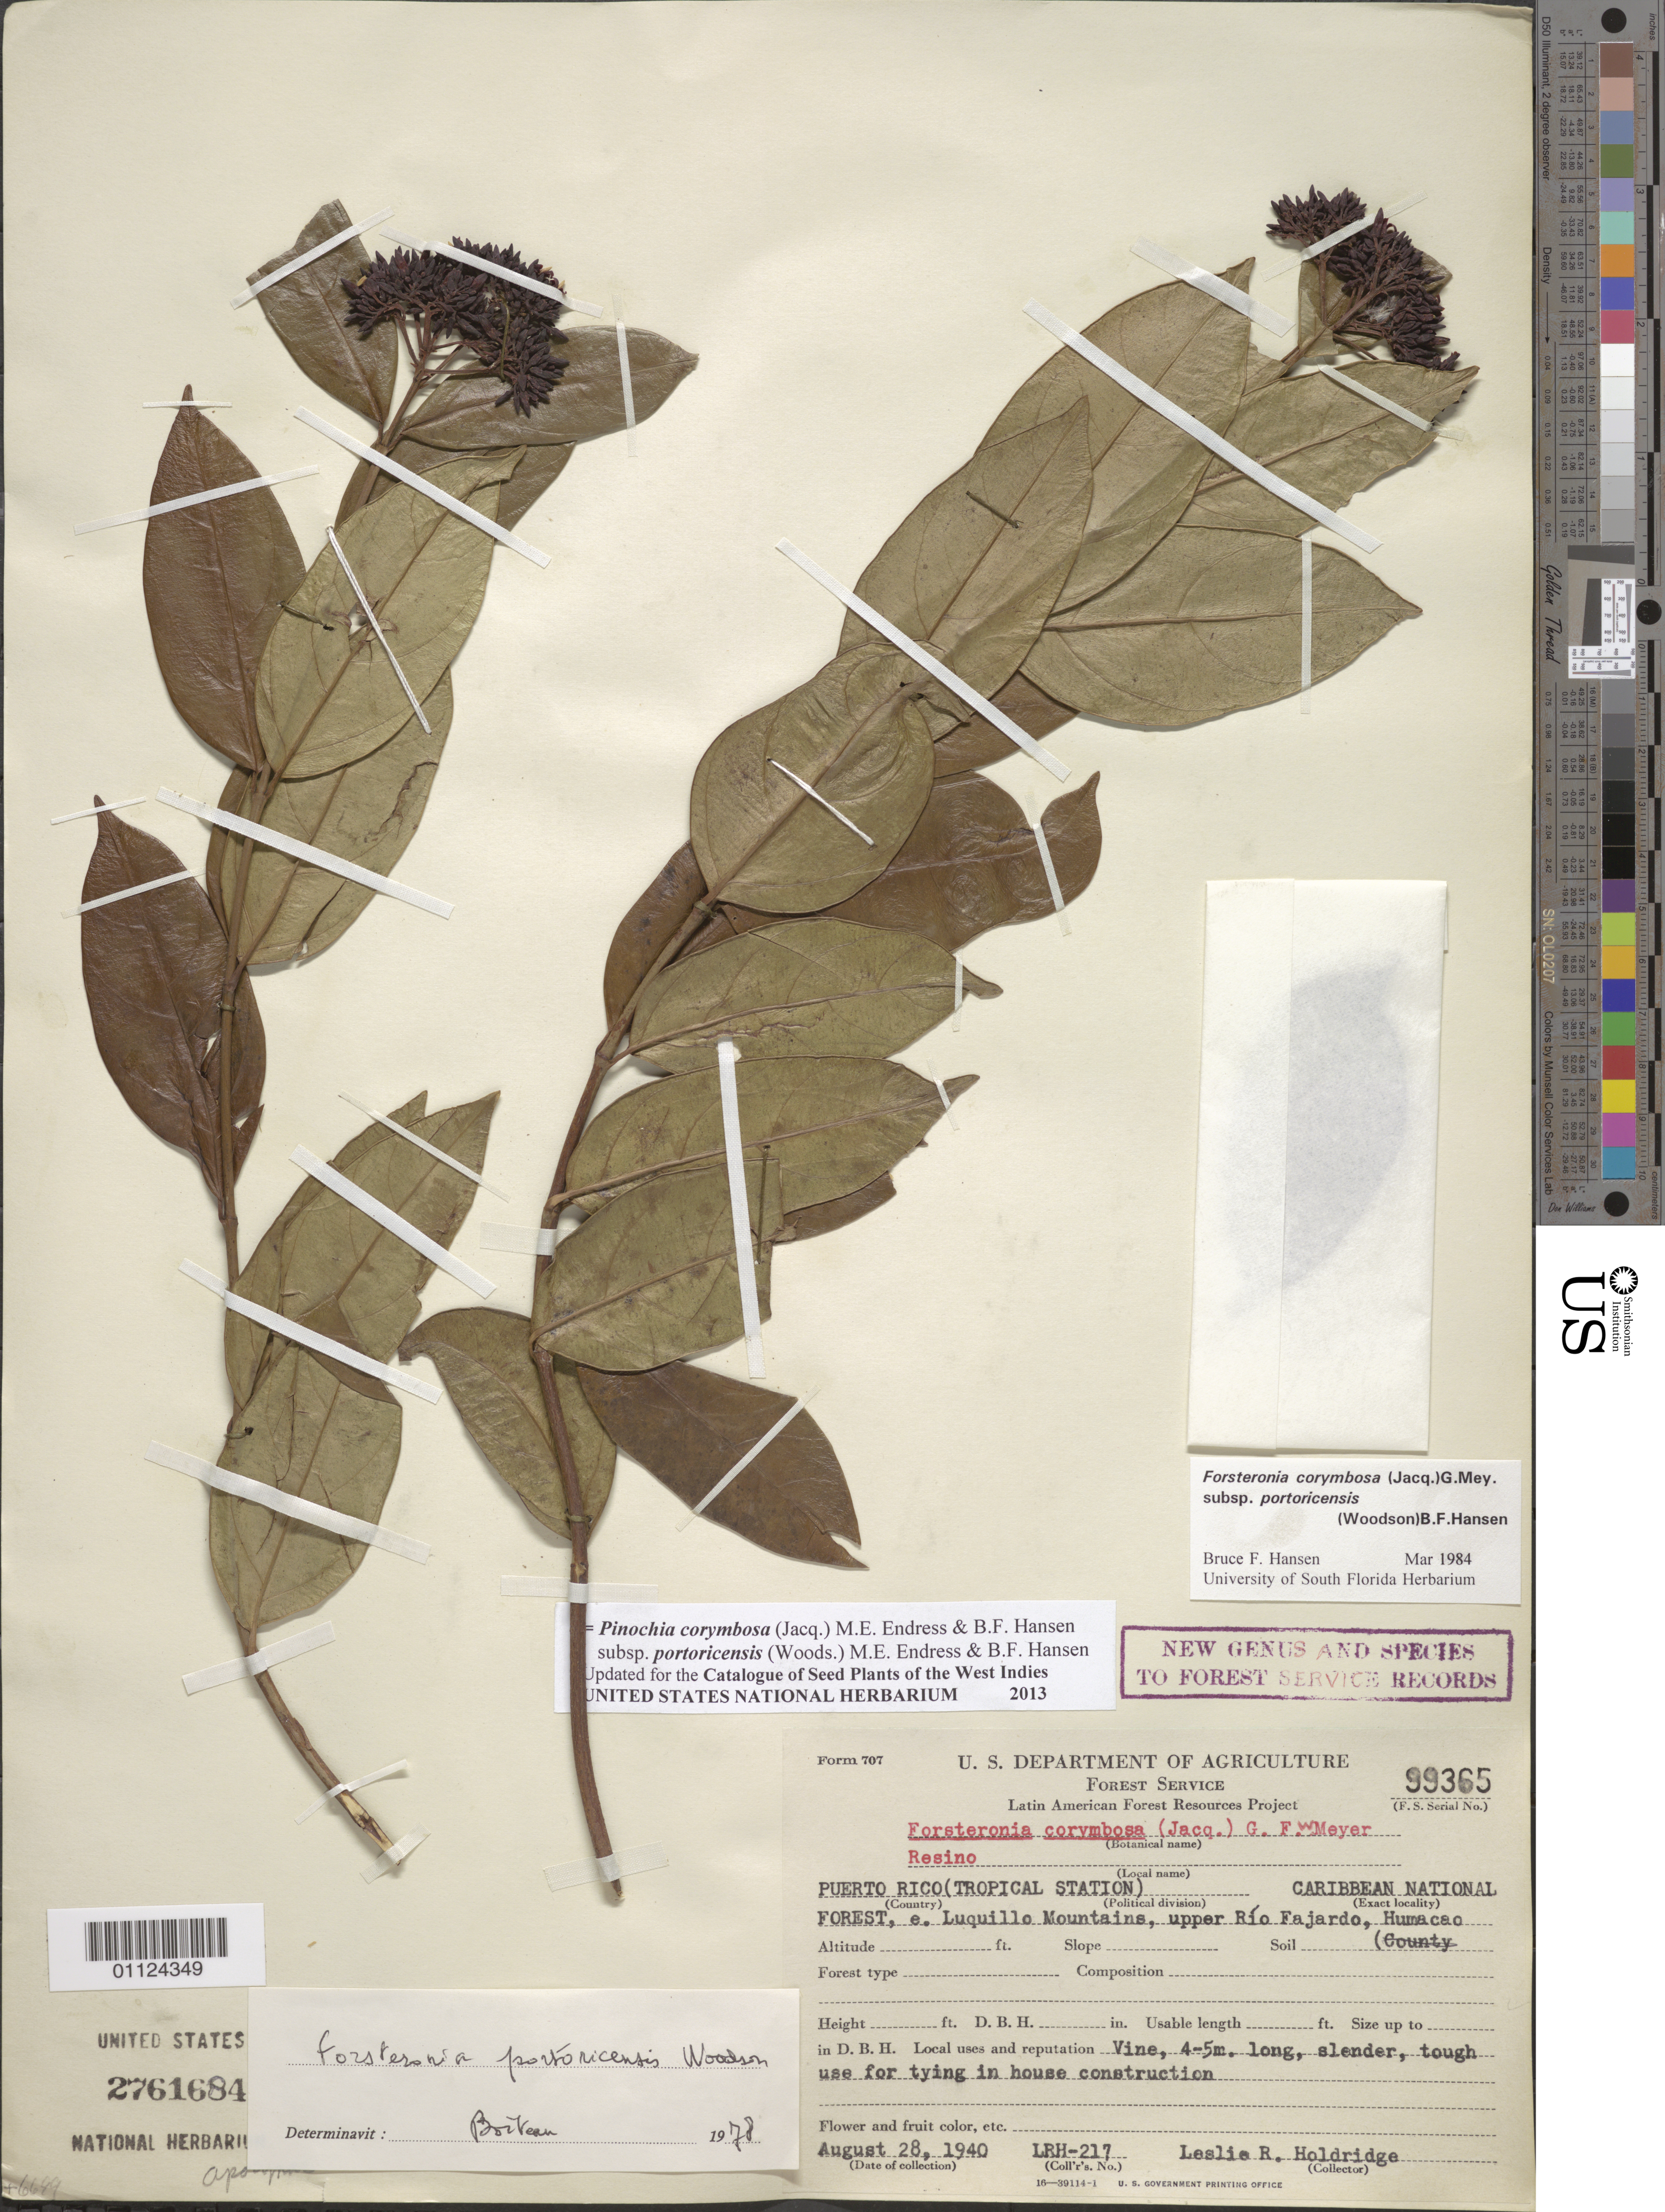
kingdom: Plantae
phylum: Tracheophyta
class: Magnoliopsida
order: Gentianales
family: Apocynaceae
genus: Pinochia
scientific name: Pinochia corymbosa subsp. portoricensis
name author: (Woodson) M.E. Endress & B.F. Hansen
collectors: L. Holdridge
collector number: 217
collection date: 1940-08-28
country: Puerto Rico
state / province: Humacao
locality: Caribbean National Forest, e. Luquillo Mountains, upper Río Fajardo, Humacao.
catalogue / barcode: US 2761684